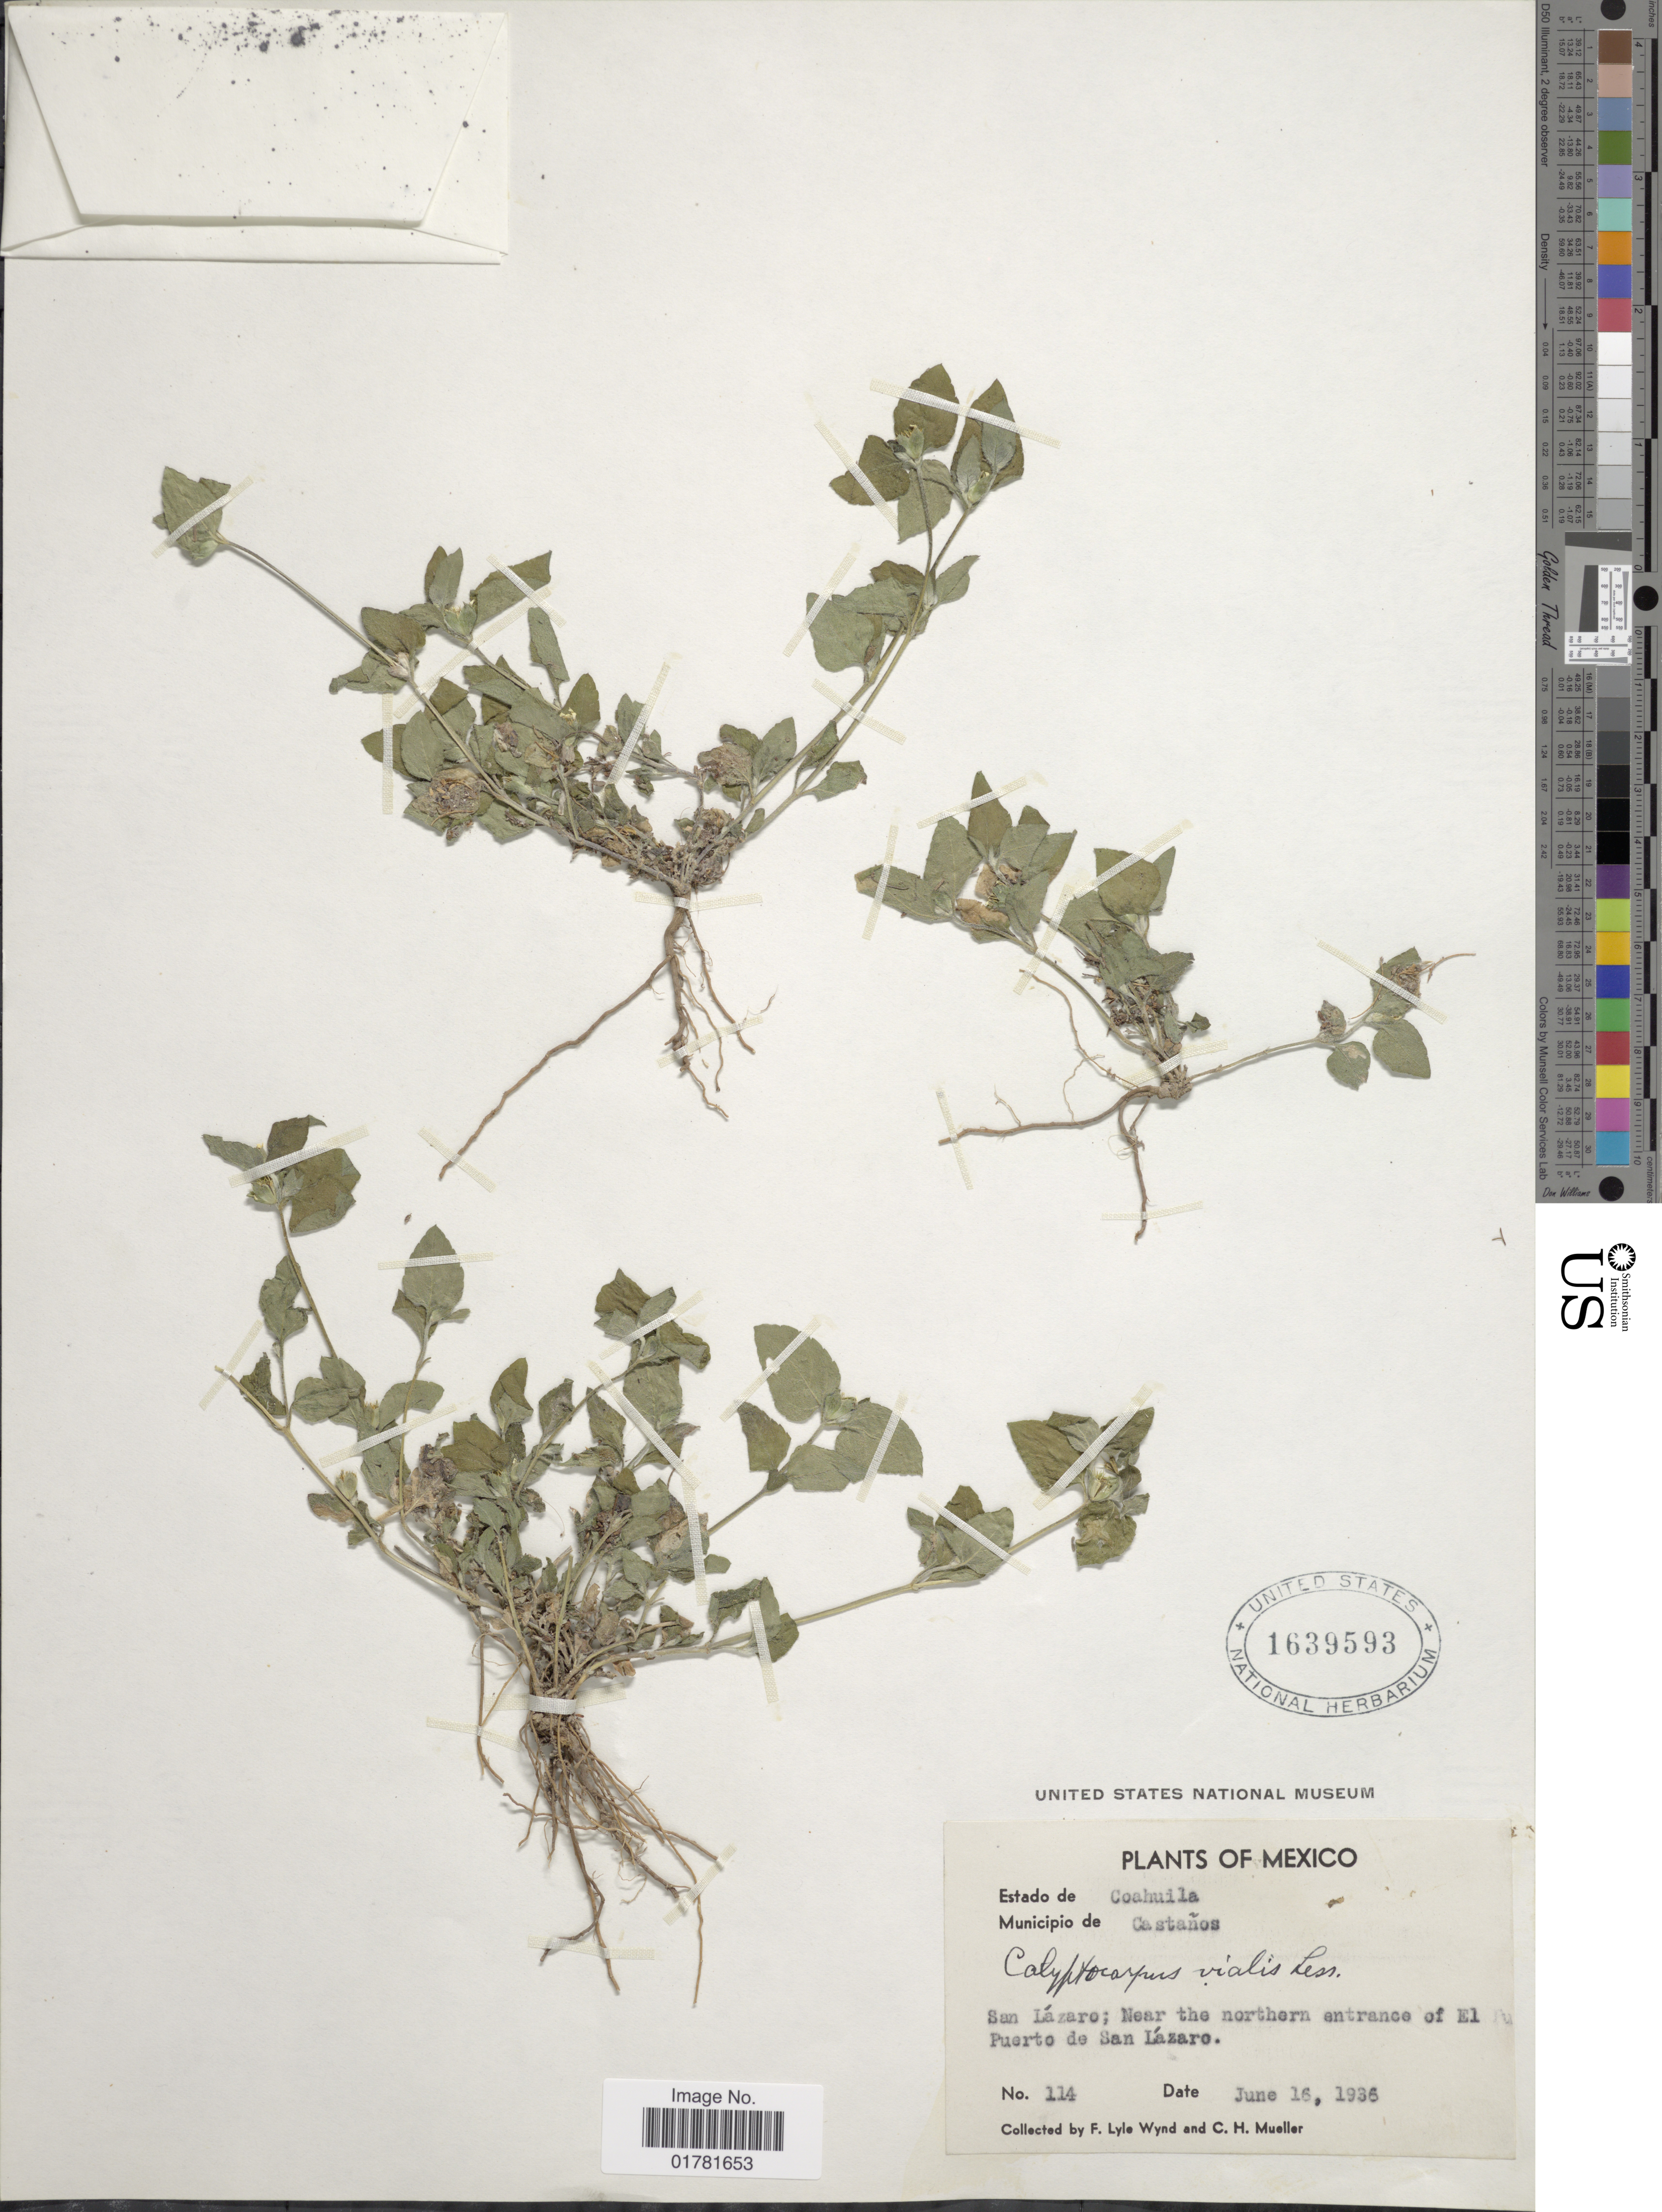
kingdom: Plantae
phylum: Tracheophyta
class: Magnoliopsida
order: Asterales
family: Asteraceae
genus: Calyptocarpus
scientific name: Calyptocarpus vialis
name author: Less.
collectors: F. L. Wynd & C. H. Mueller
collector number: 114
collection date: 1936-06-16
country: Mexico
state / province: Coahuila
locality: Municipio de Castaños, San Lázaro; Near the northern entrance of El Puerto de San Láranzo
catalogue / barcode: US 1639593